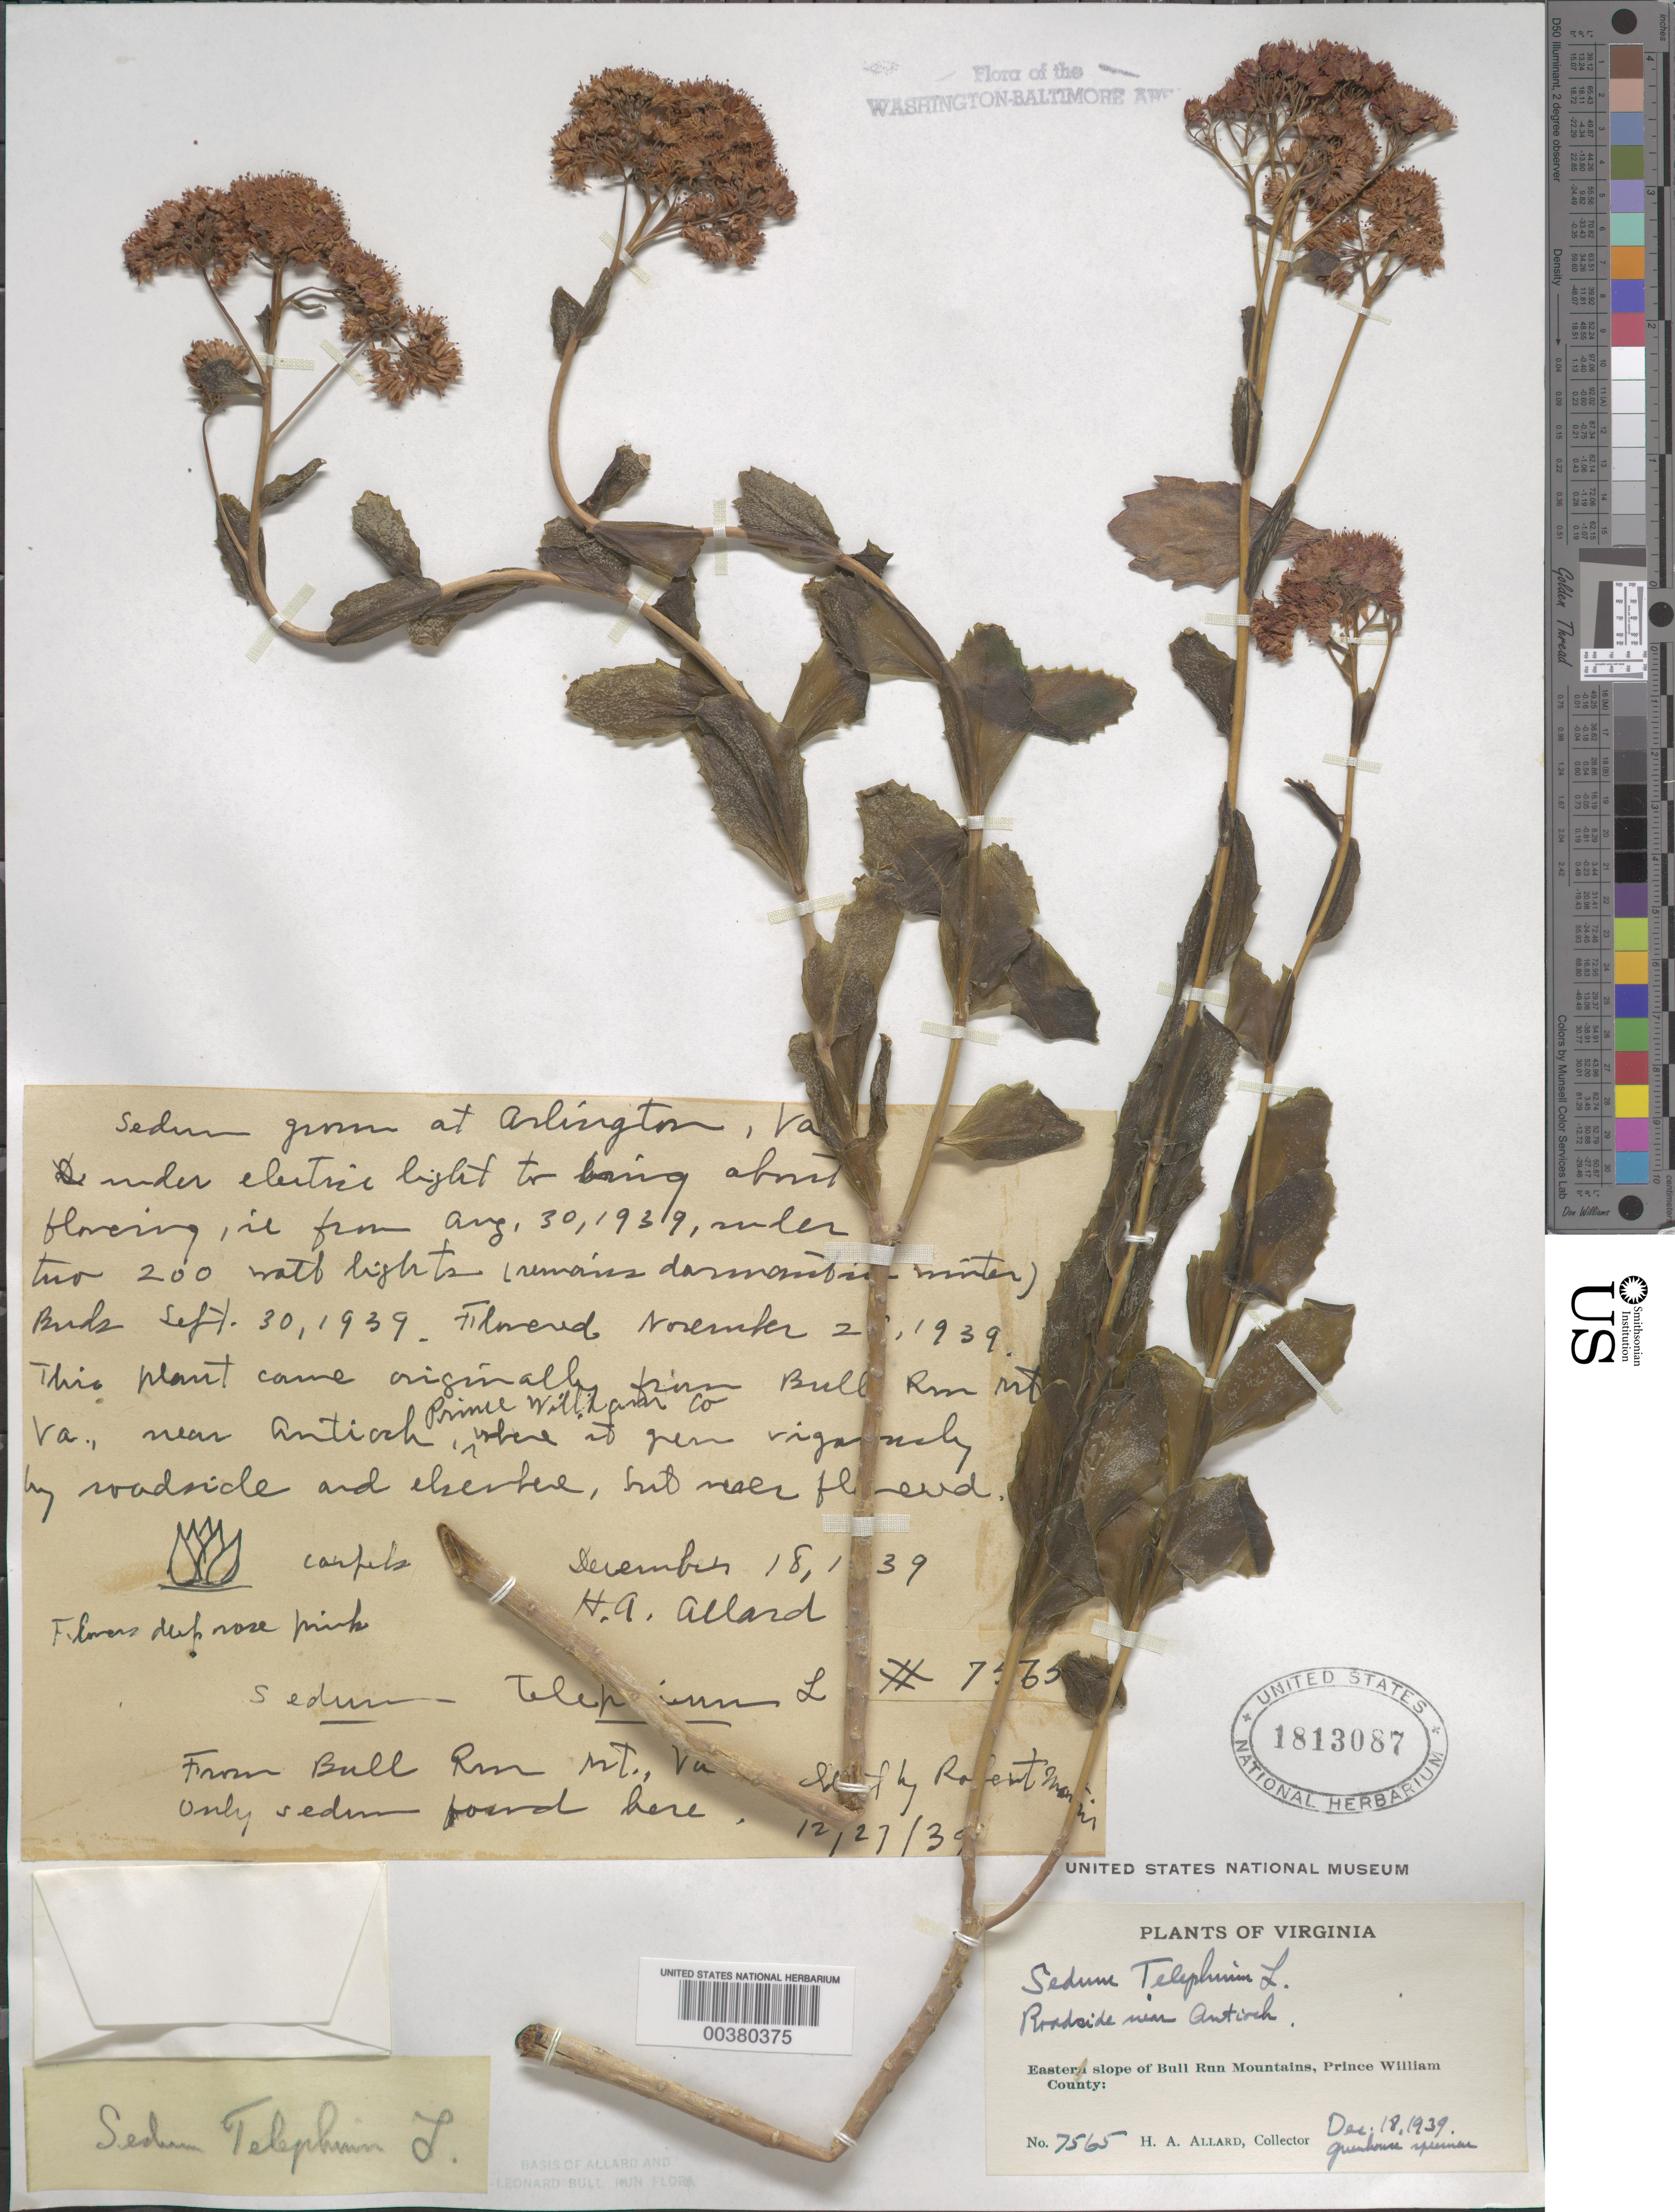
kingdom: Plantae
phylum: Tracheophyta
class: Magnoliopsida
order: Saxifragales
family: Crassulaceae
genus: Hylotelephium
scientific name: Hylotelephium telephium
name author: (L.) H. Ohba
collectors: H. A. Allard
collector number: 7565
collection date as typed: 18 Dec 1939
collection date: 1939-12-18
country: United States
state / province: Virginia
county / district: Prince William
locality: Antioch vicinity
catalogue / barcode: US 1813087